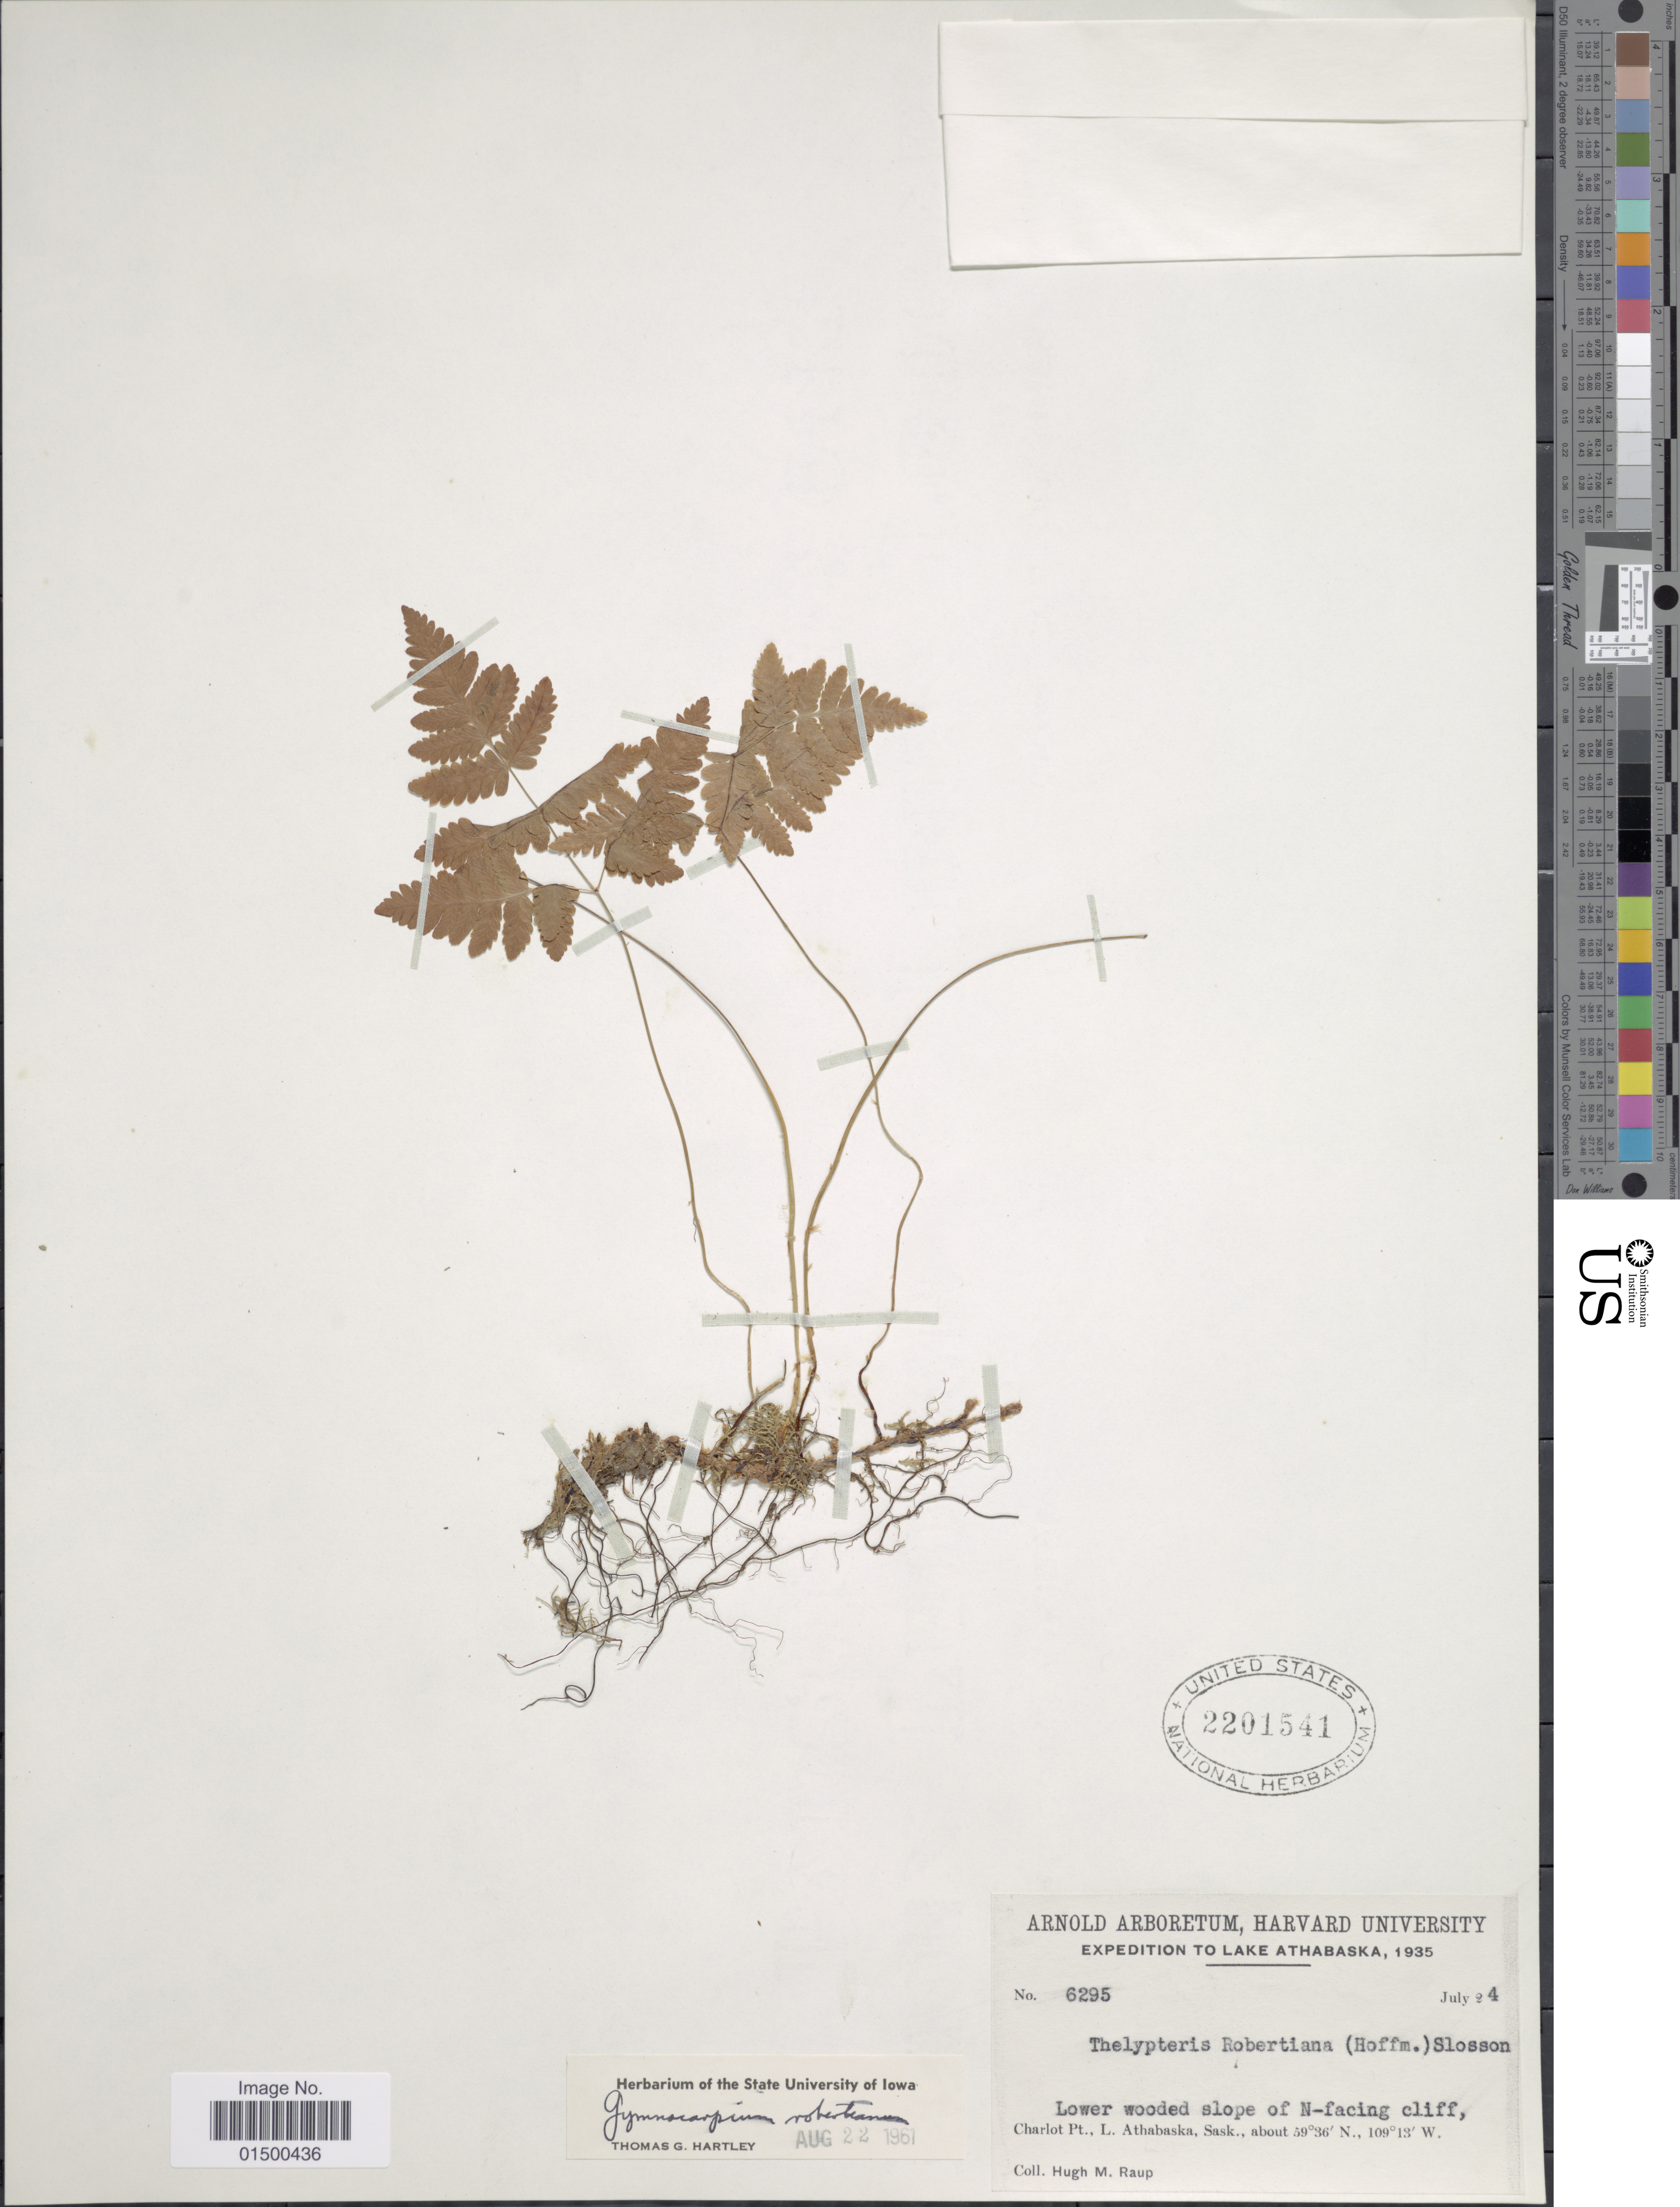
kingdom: Plantae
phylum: Tracheophyta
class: Polypodiopsida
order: Polypodiales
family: Cystopteridaceae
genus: Gymnocarpium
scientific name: Gymnocarpium robertianum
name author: (Hoffm.) Newman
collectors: H. Raup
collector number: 6295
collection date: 1935-07-24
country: Canada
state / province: Saskatchewan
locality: Lowe wooded slope of N-facing cliff, Charlot Pt., L. Athabaska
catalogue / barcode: US 2201541